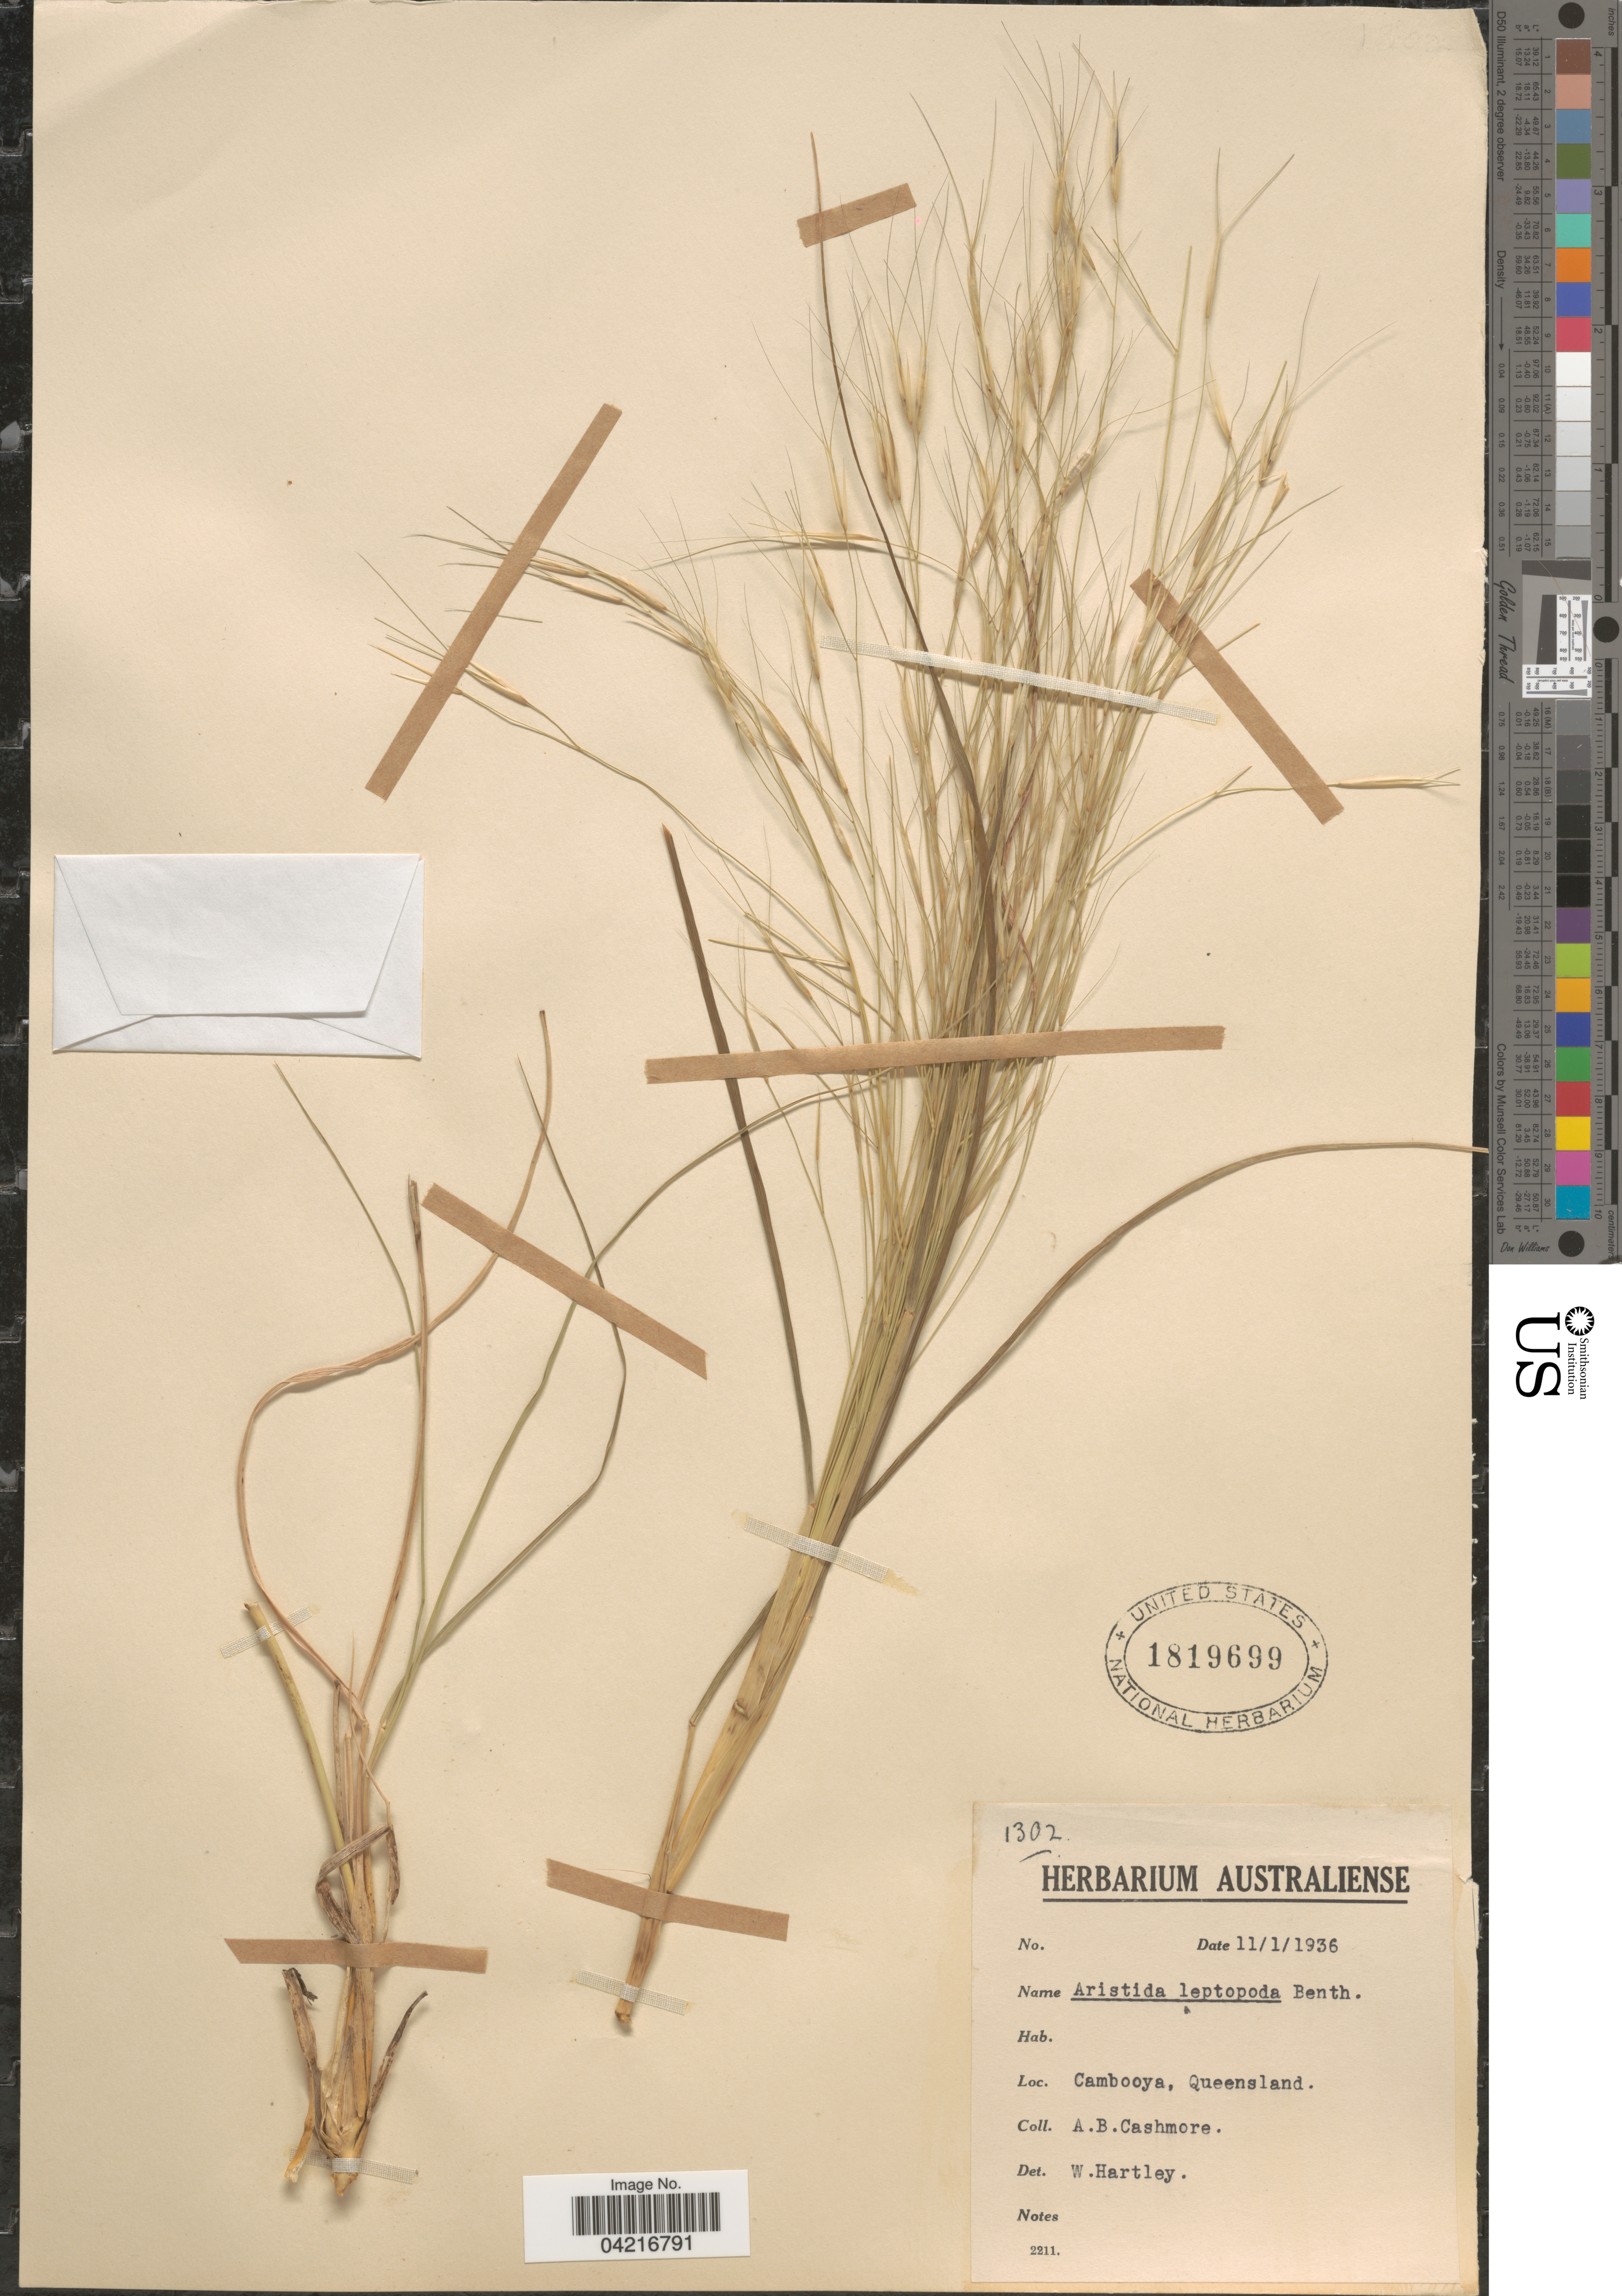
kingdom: Plantae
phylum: Tracheophyta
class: Liliopsida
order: Poales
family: Poaceae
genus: Aristida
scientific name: Aristida leptopoda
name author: Benth.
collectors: A. B. Cashmore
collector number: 1302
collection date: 1936-01-11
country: Australia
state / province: Queensland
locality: Cambooya.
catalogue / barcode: US 1819699